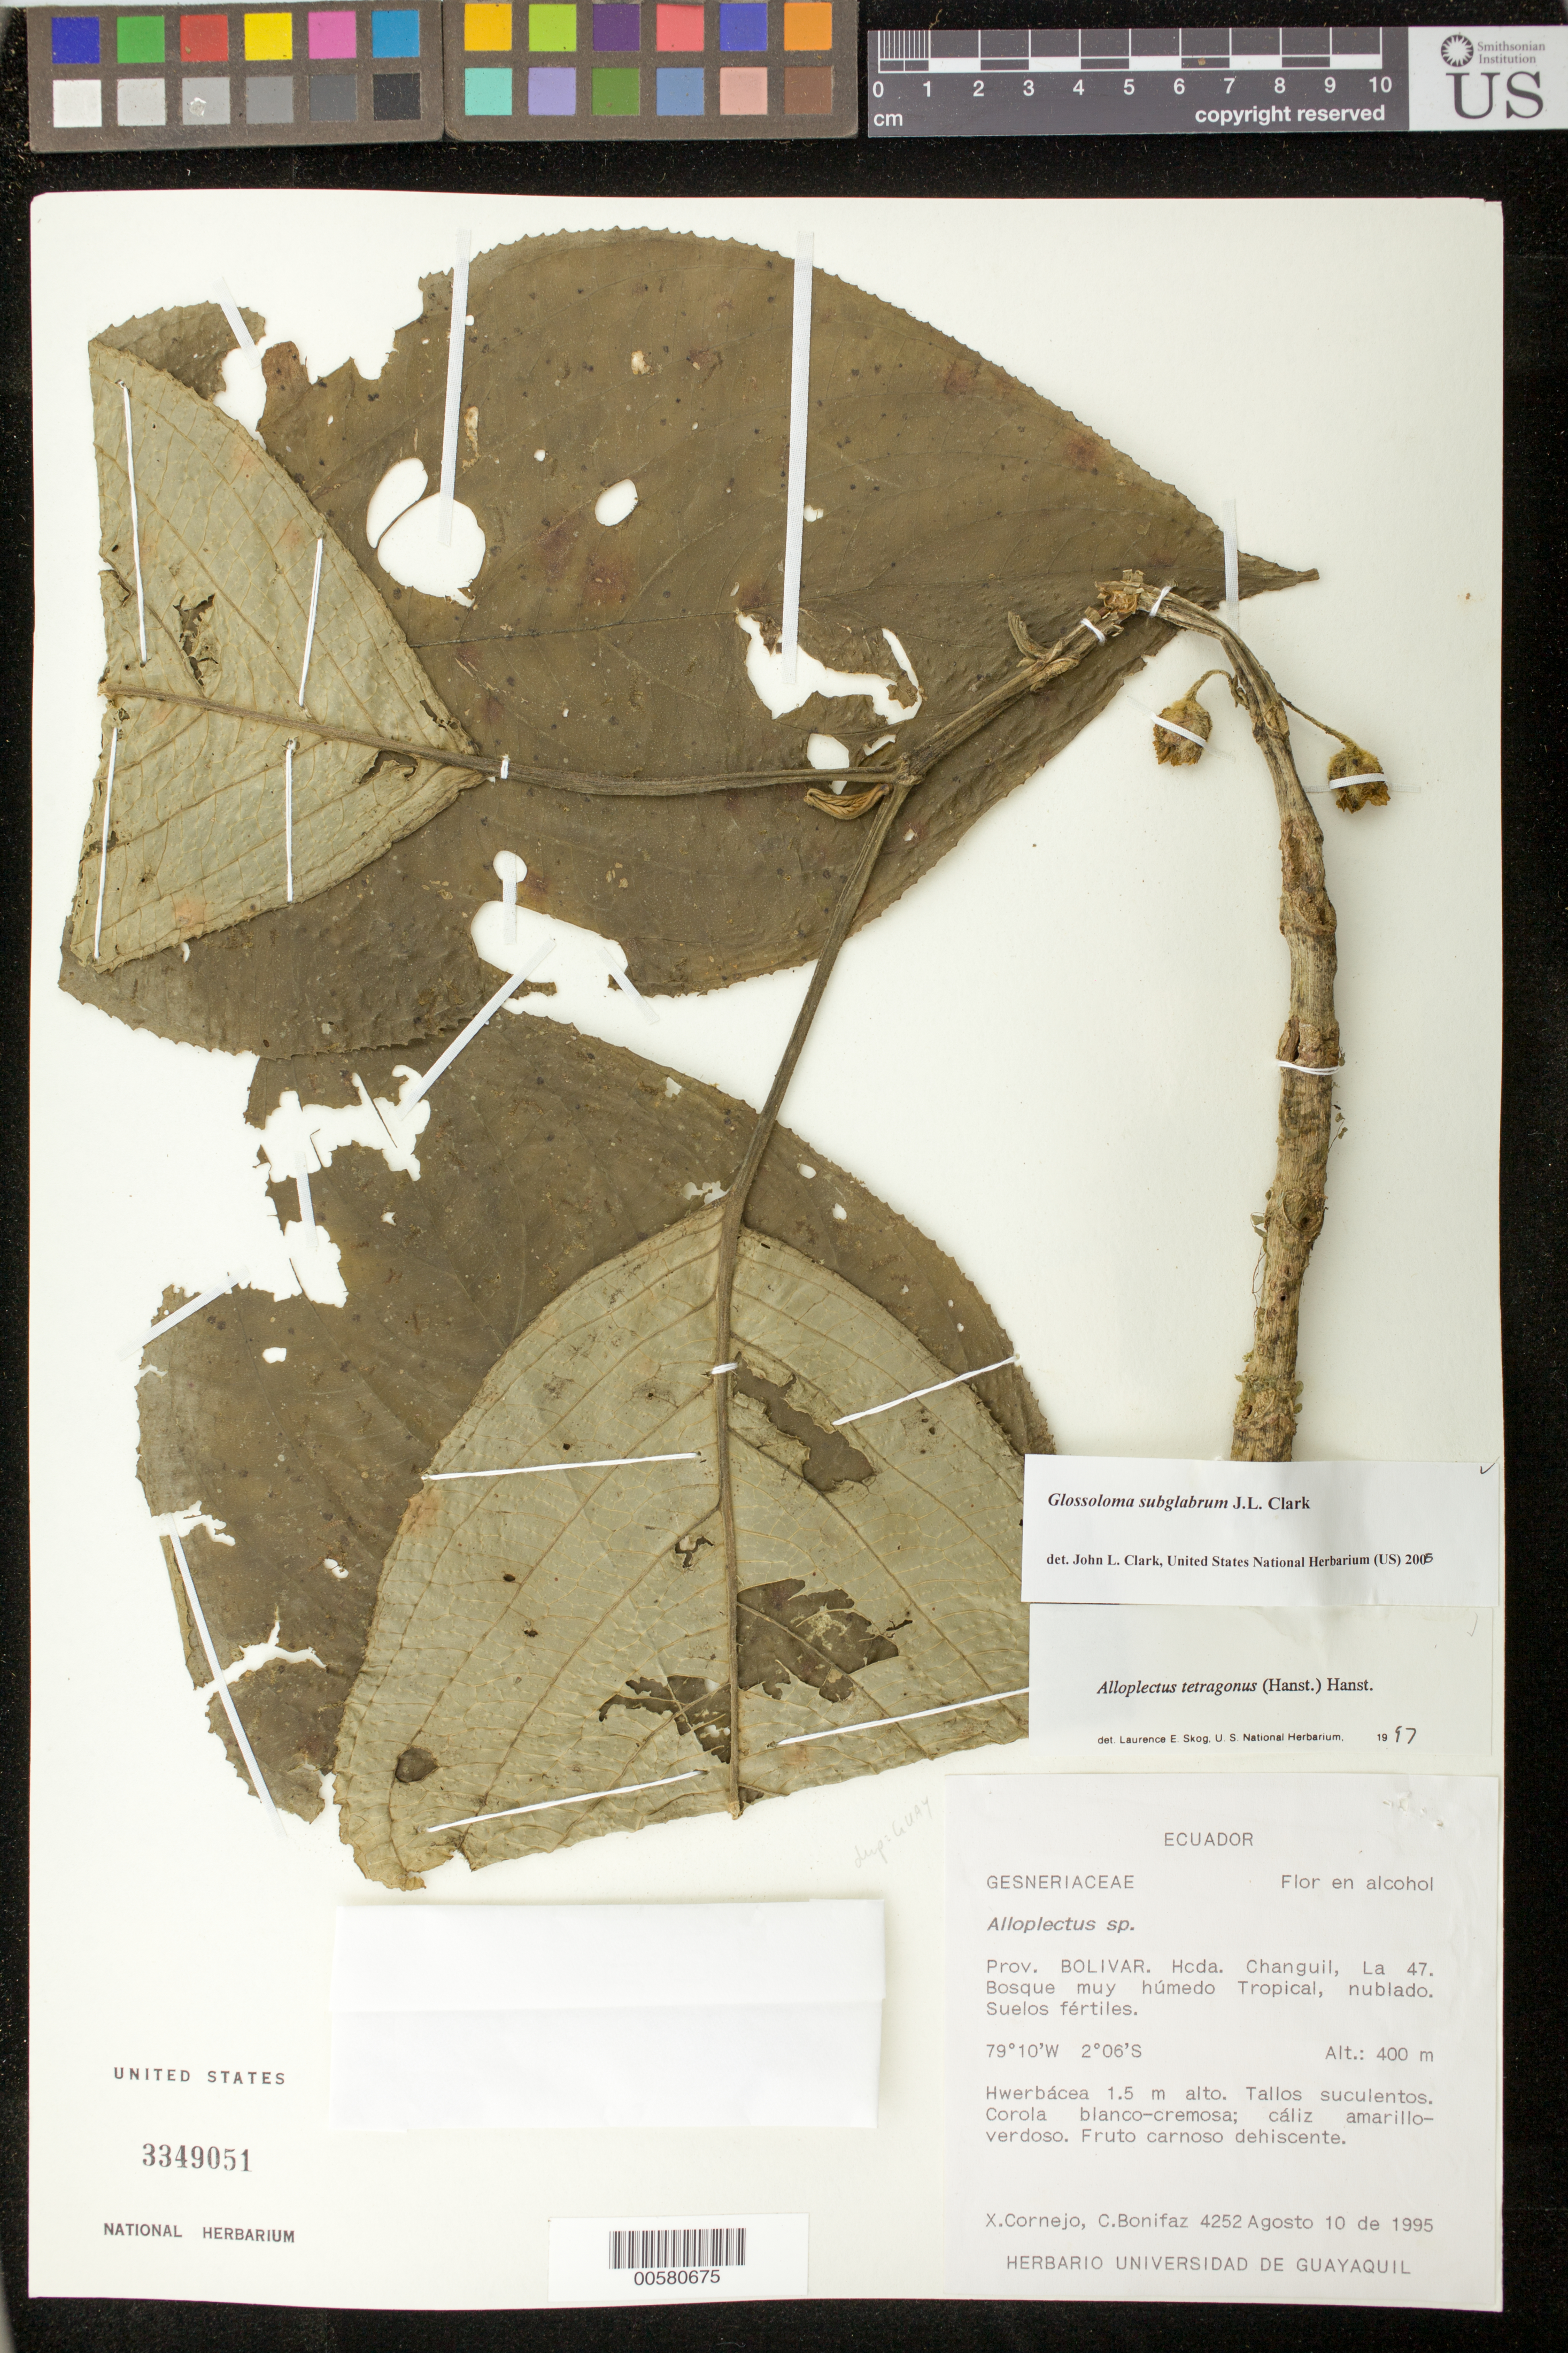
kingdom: Plantae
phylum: Tracheophyta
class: Magnoliopsida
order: Lamiales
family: Gesneriaceae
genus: Glossoloma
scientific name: Glossoloma subglabrum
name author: J.L. Clark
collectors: X. F. Cornejo & C. Bonifaz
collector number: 4252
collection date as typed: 10 Aug 1995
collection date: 1995-08-10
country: Ecuador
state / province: Bolivar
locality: Hcda. Changuil, La 47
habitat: Bosque muy húmedo tropical, nublado; suelos fértiles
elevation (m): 400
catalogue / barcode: US 3349051